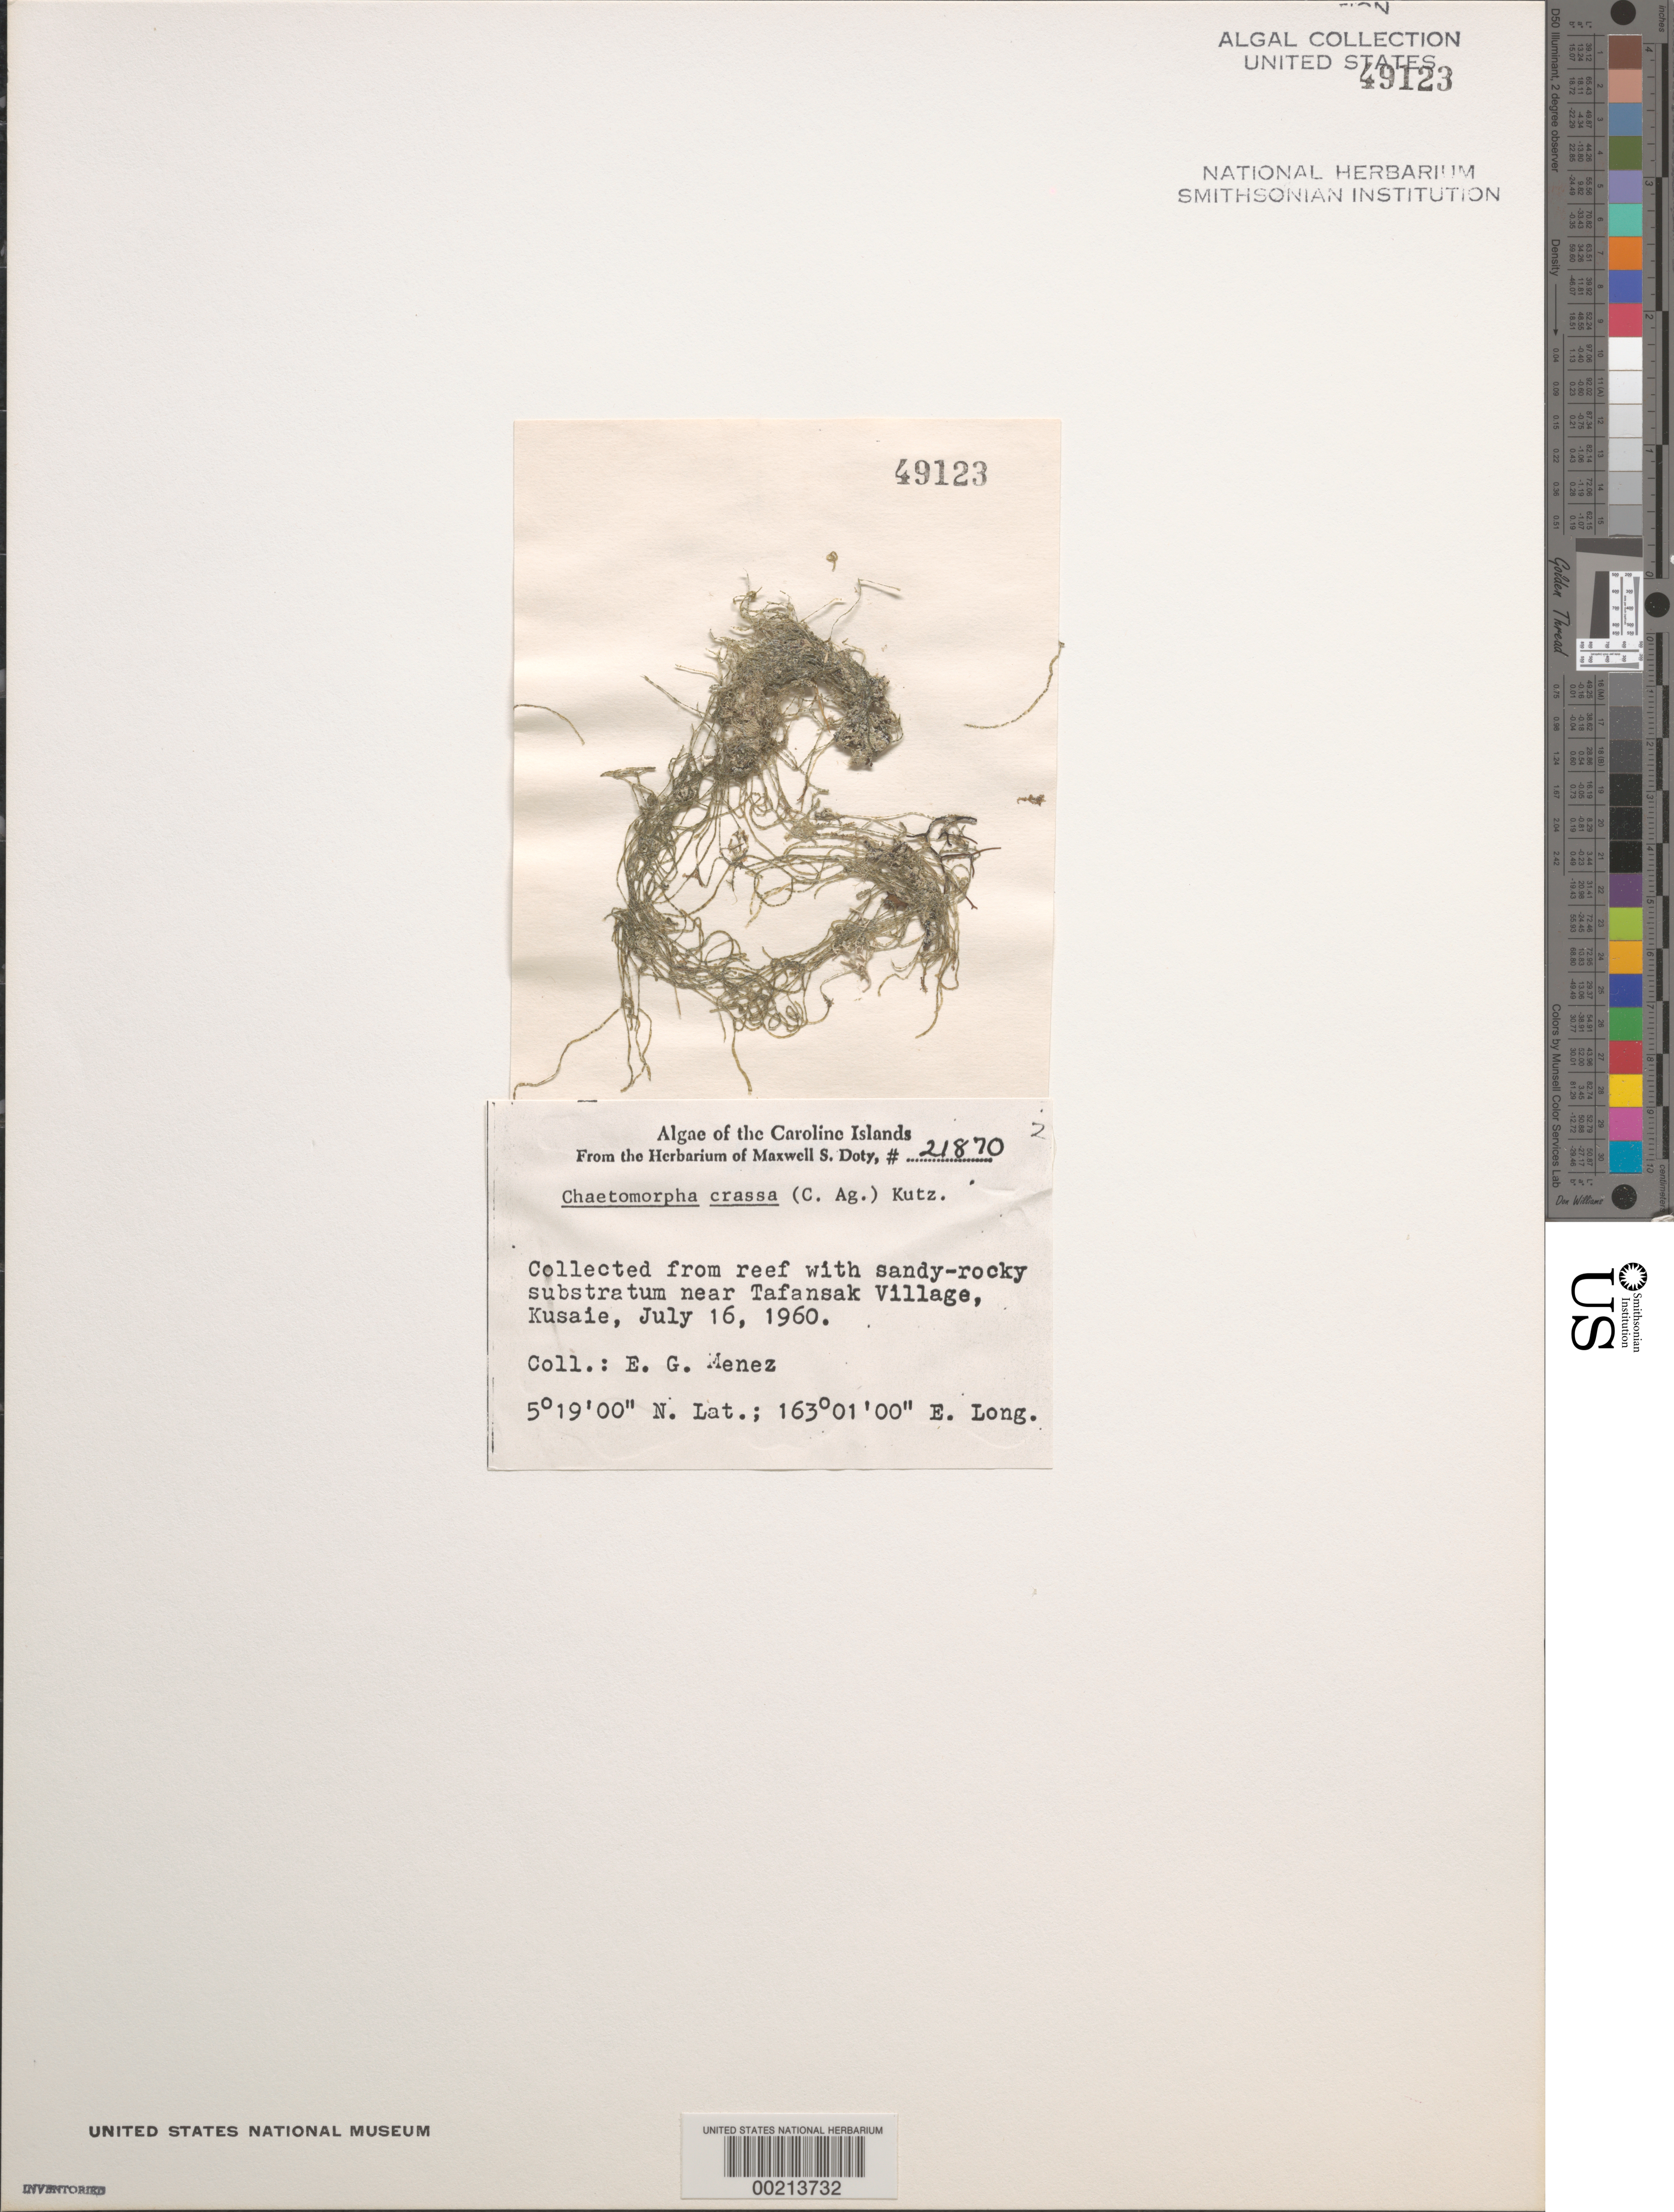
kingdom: Plantae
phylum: Chlorophyta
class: Ulvophyceae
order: Cladophorales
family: Cladophoraceae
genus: Chaetomorpha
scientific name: Chaetomorpha aerea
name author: (Dillwyn) Kütz.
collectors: Meñez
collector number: MSD 21870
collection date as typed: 16 Jul 1960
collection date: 1960-07-16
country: Micronesia, Federated States of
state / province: Kosrae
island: Kosrae [Kusaie]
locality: Near Tafansak village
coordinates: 5 19' 00" N, 163 01' 00" E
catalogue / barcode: US 49123